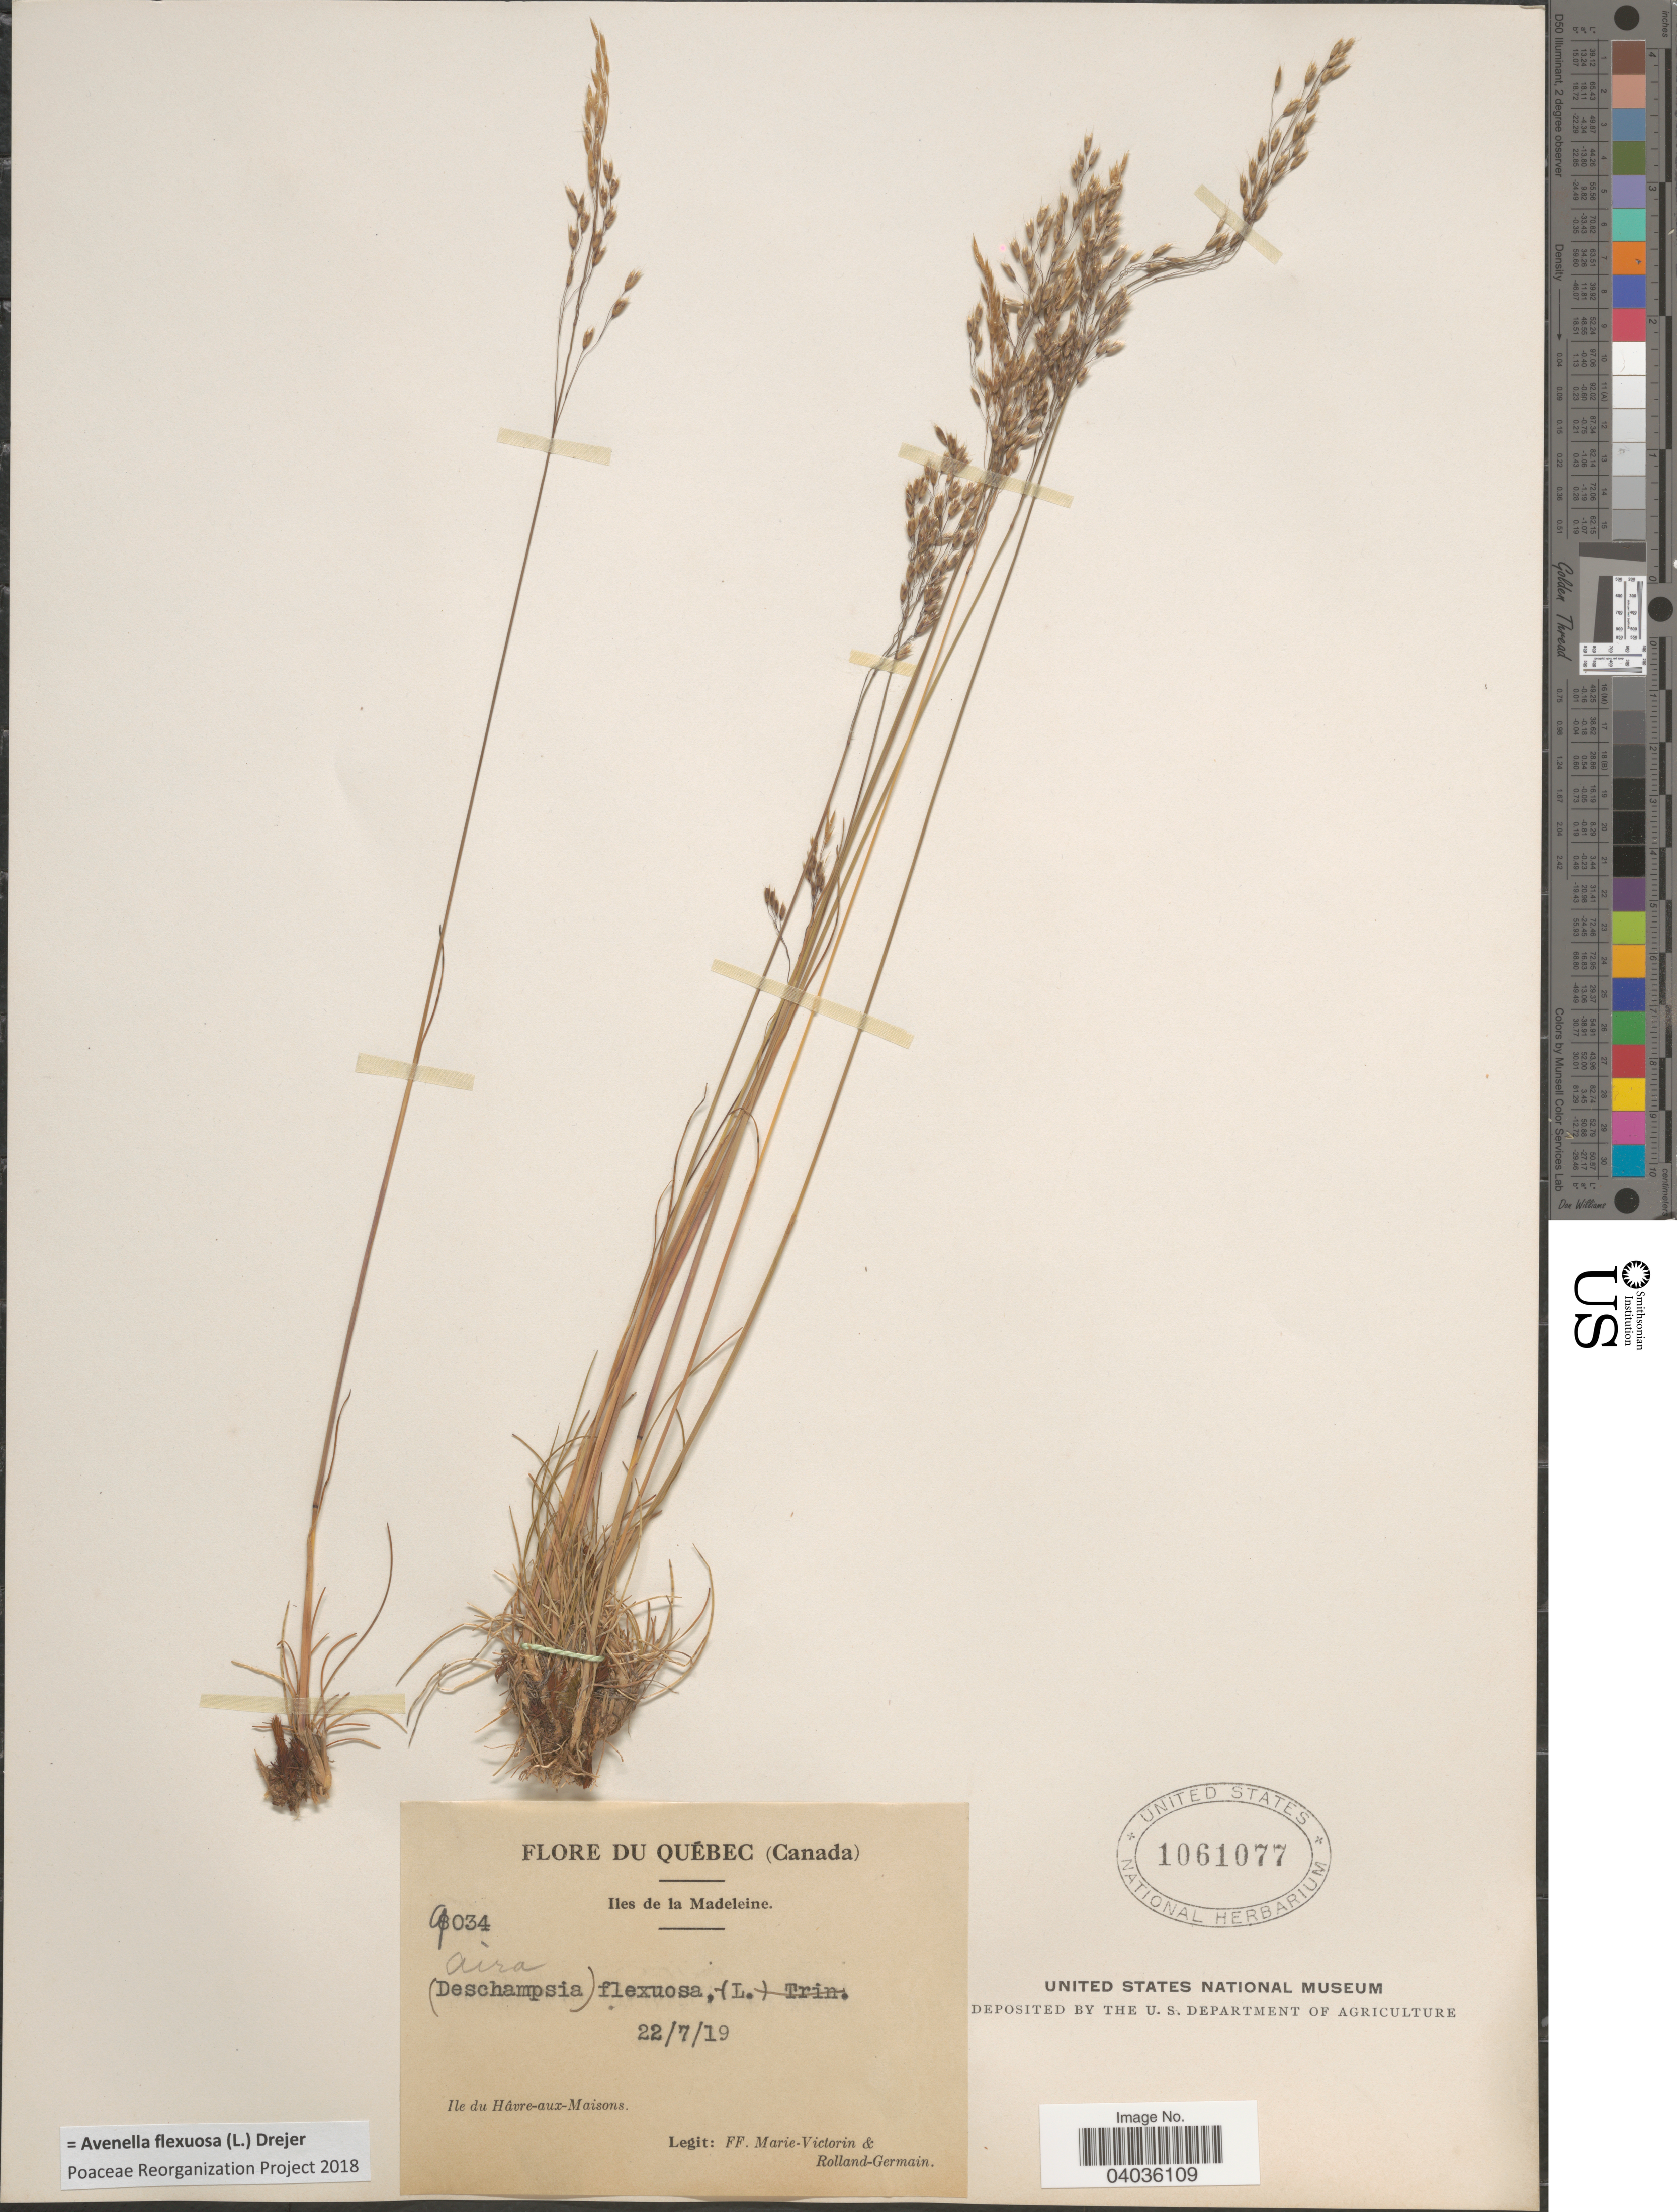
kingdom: Plantae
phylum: Tracheophyta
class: Liliopsida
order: Poales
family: Poaceae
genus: Avenella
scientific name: Avenella flexuosa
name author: (L.) Drejer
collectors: F. Marie-Victorin & Rolland-Germain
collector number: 9034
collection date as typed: Transcribed d/m/y: 22/7/19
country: Canada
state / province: Quebec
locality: Iles de la Madeleine. Ile du Hâvre-aux-Maisons.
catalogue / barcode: US 1061077